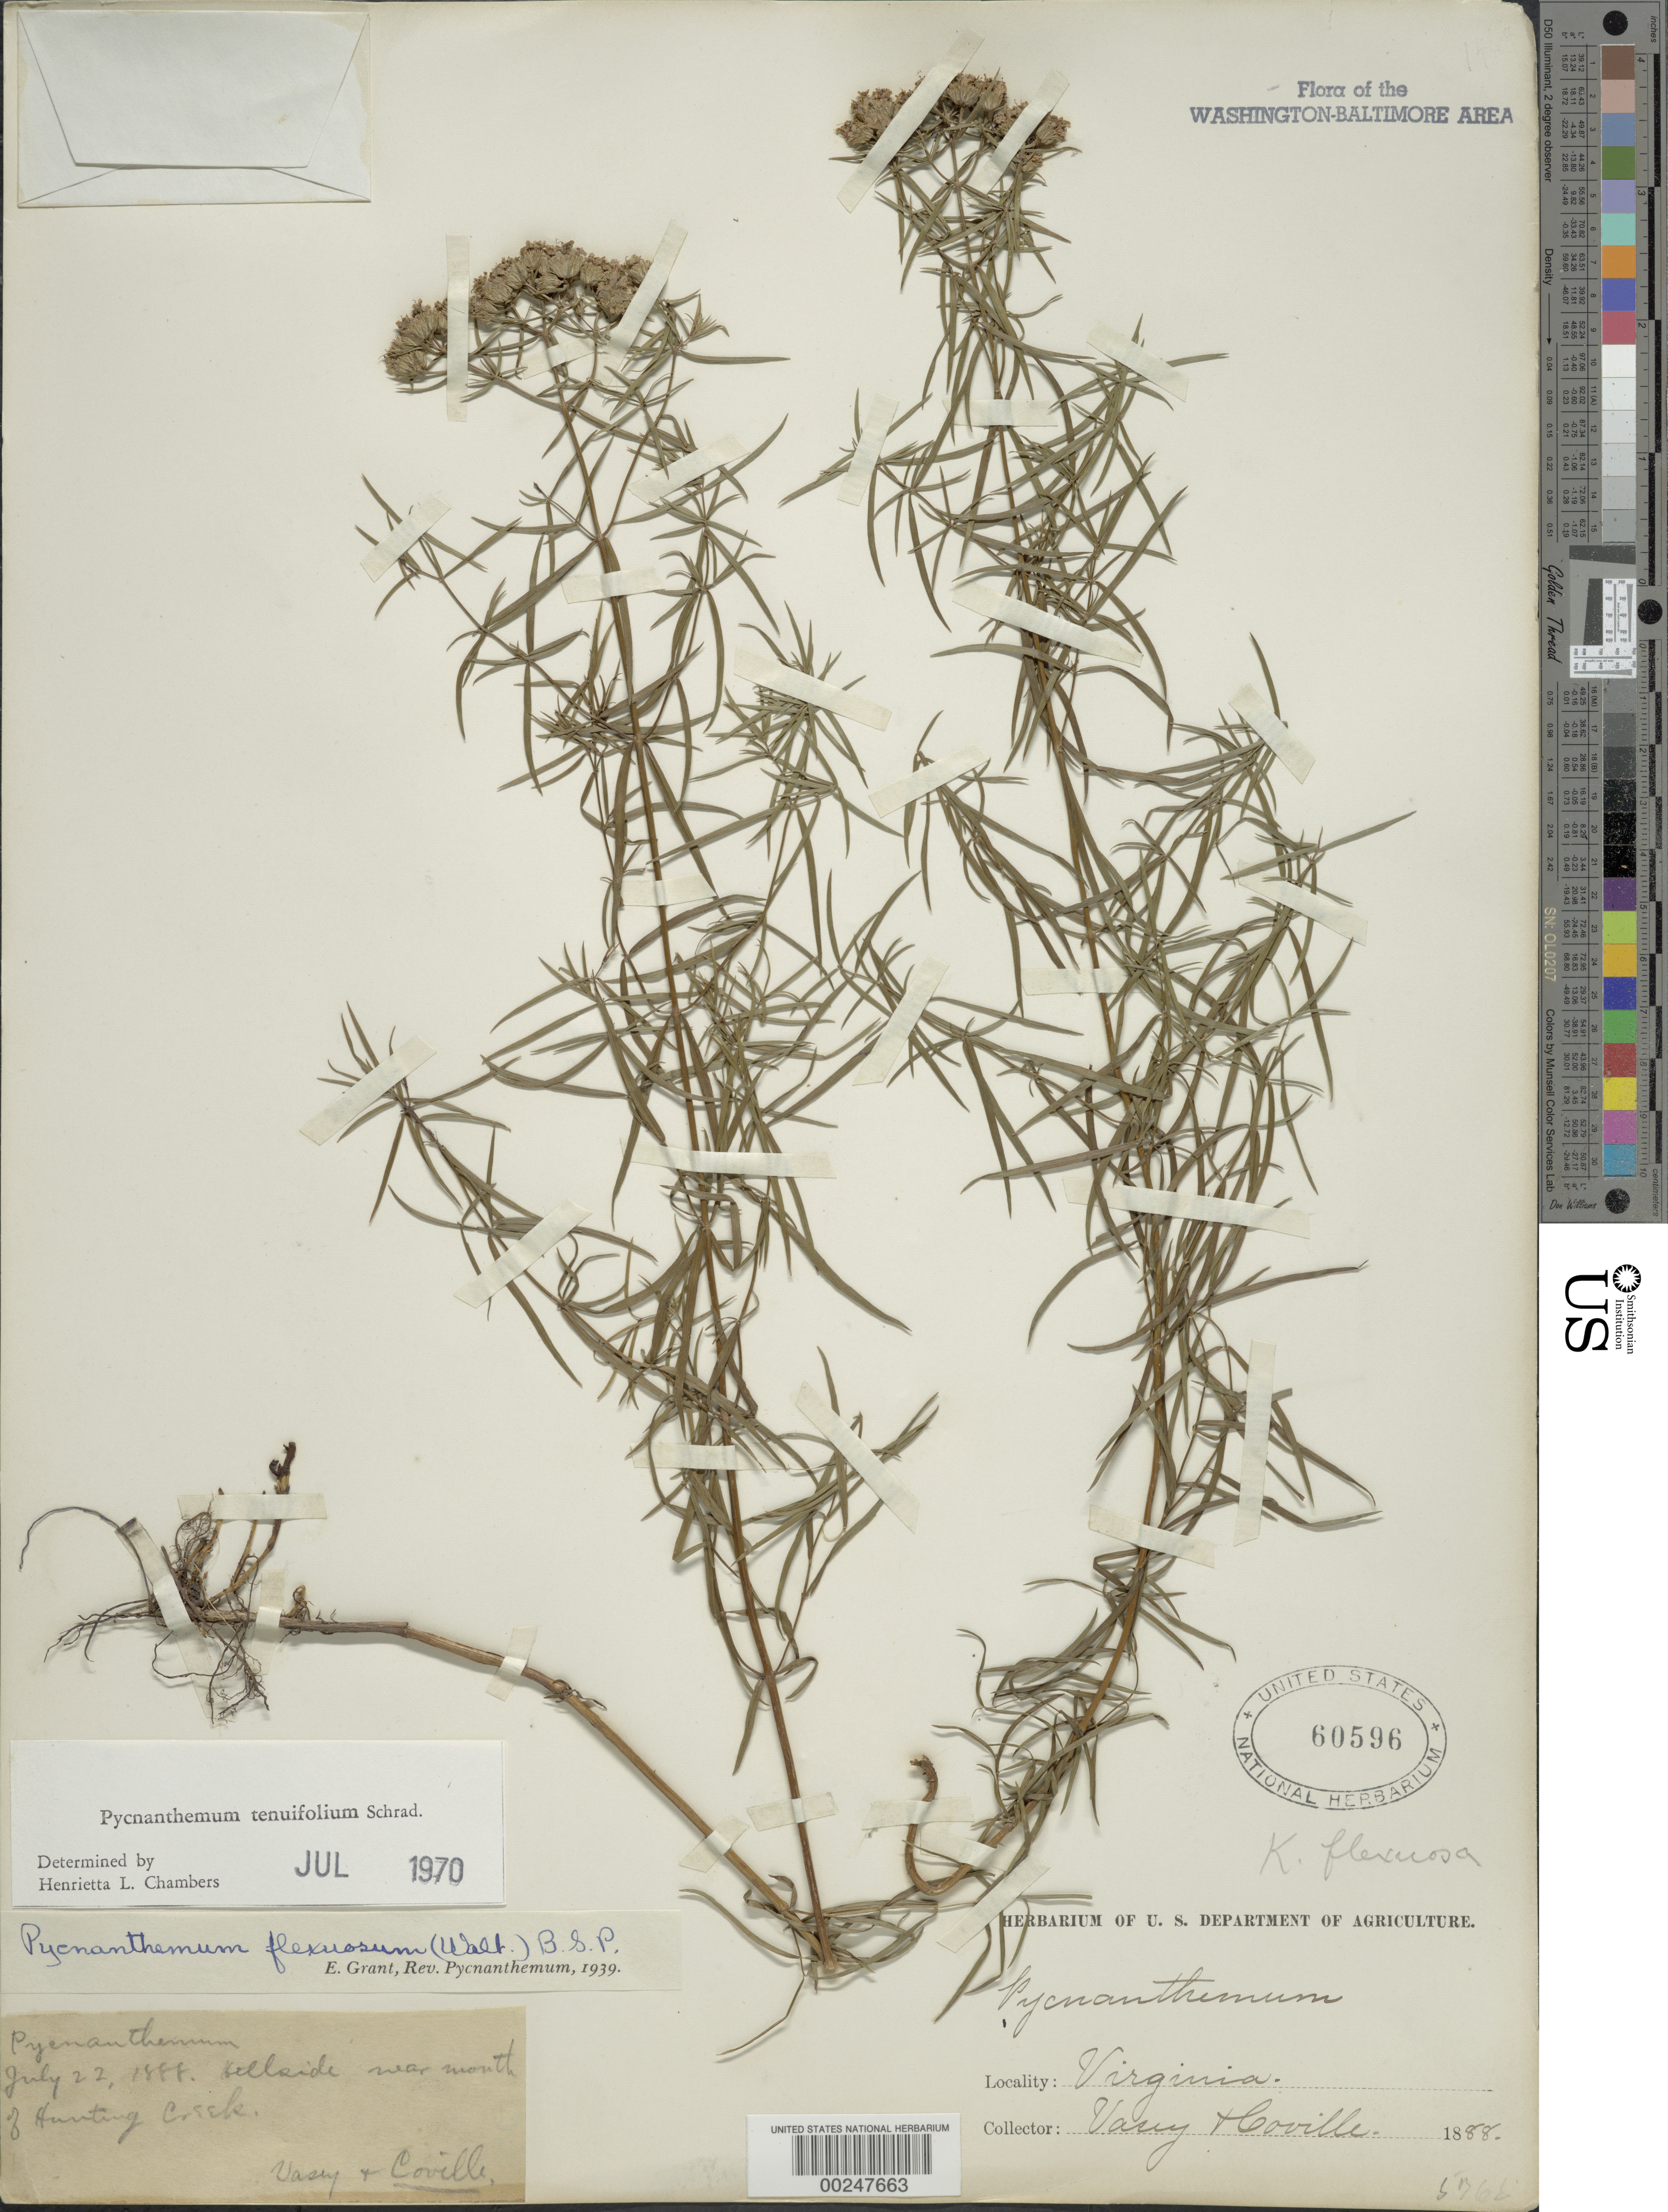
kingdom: Plantae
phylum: Tracheophyta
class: Magnoliopsida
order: Lamiales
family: Lamiaceae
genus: Pycnanthemum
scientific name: Pycnanthemum tenuifolium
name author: Schrad.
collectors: G. R. Vasey & F. V. Coville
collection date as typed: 22 Jul 1888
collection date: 1888-07-22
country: United States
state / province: Virginia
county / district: Fairfax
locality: Near mouth of Hunting Creek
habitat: Hillside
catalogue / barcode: US 60596